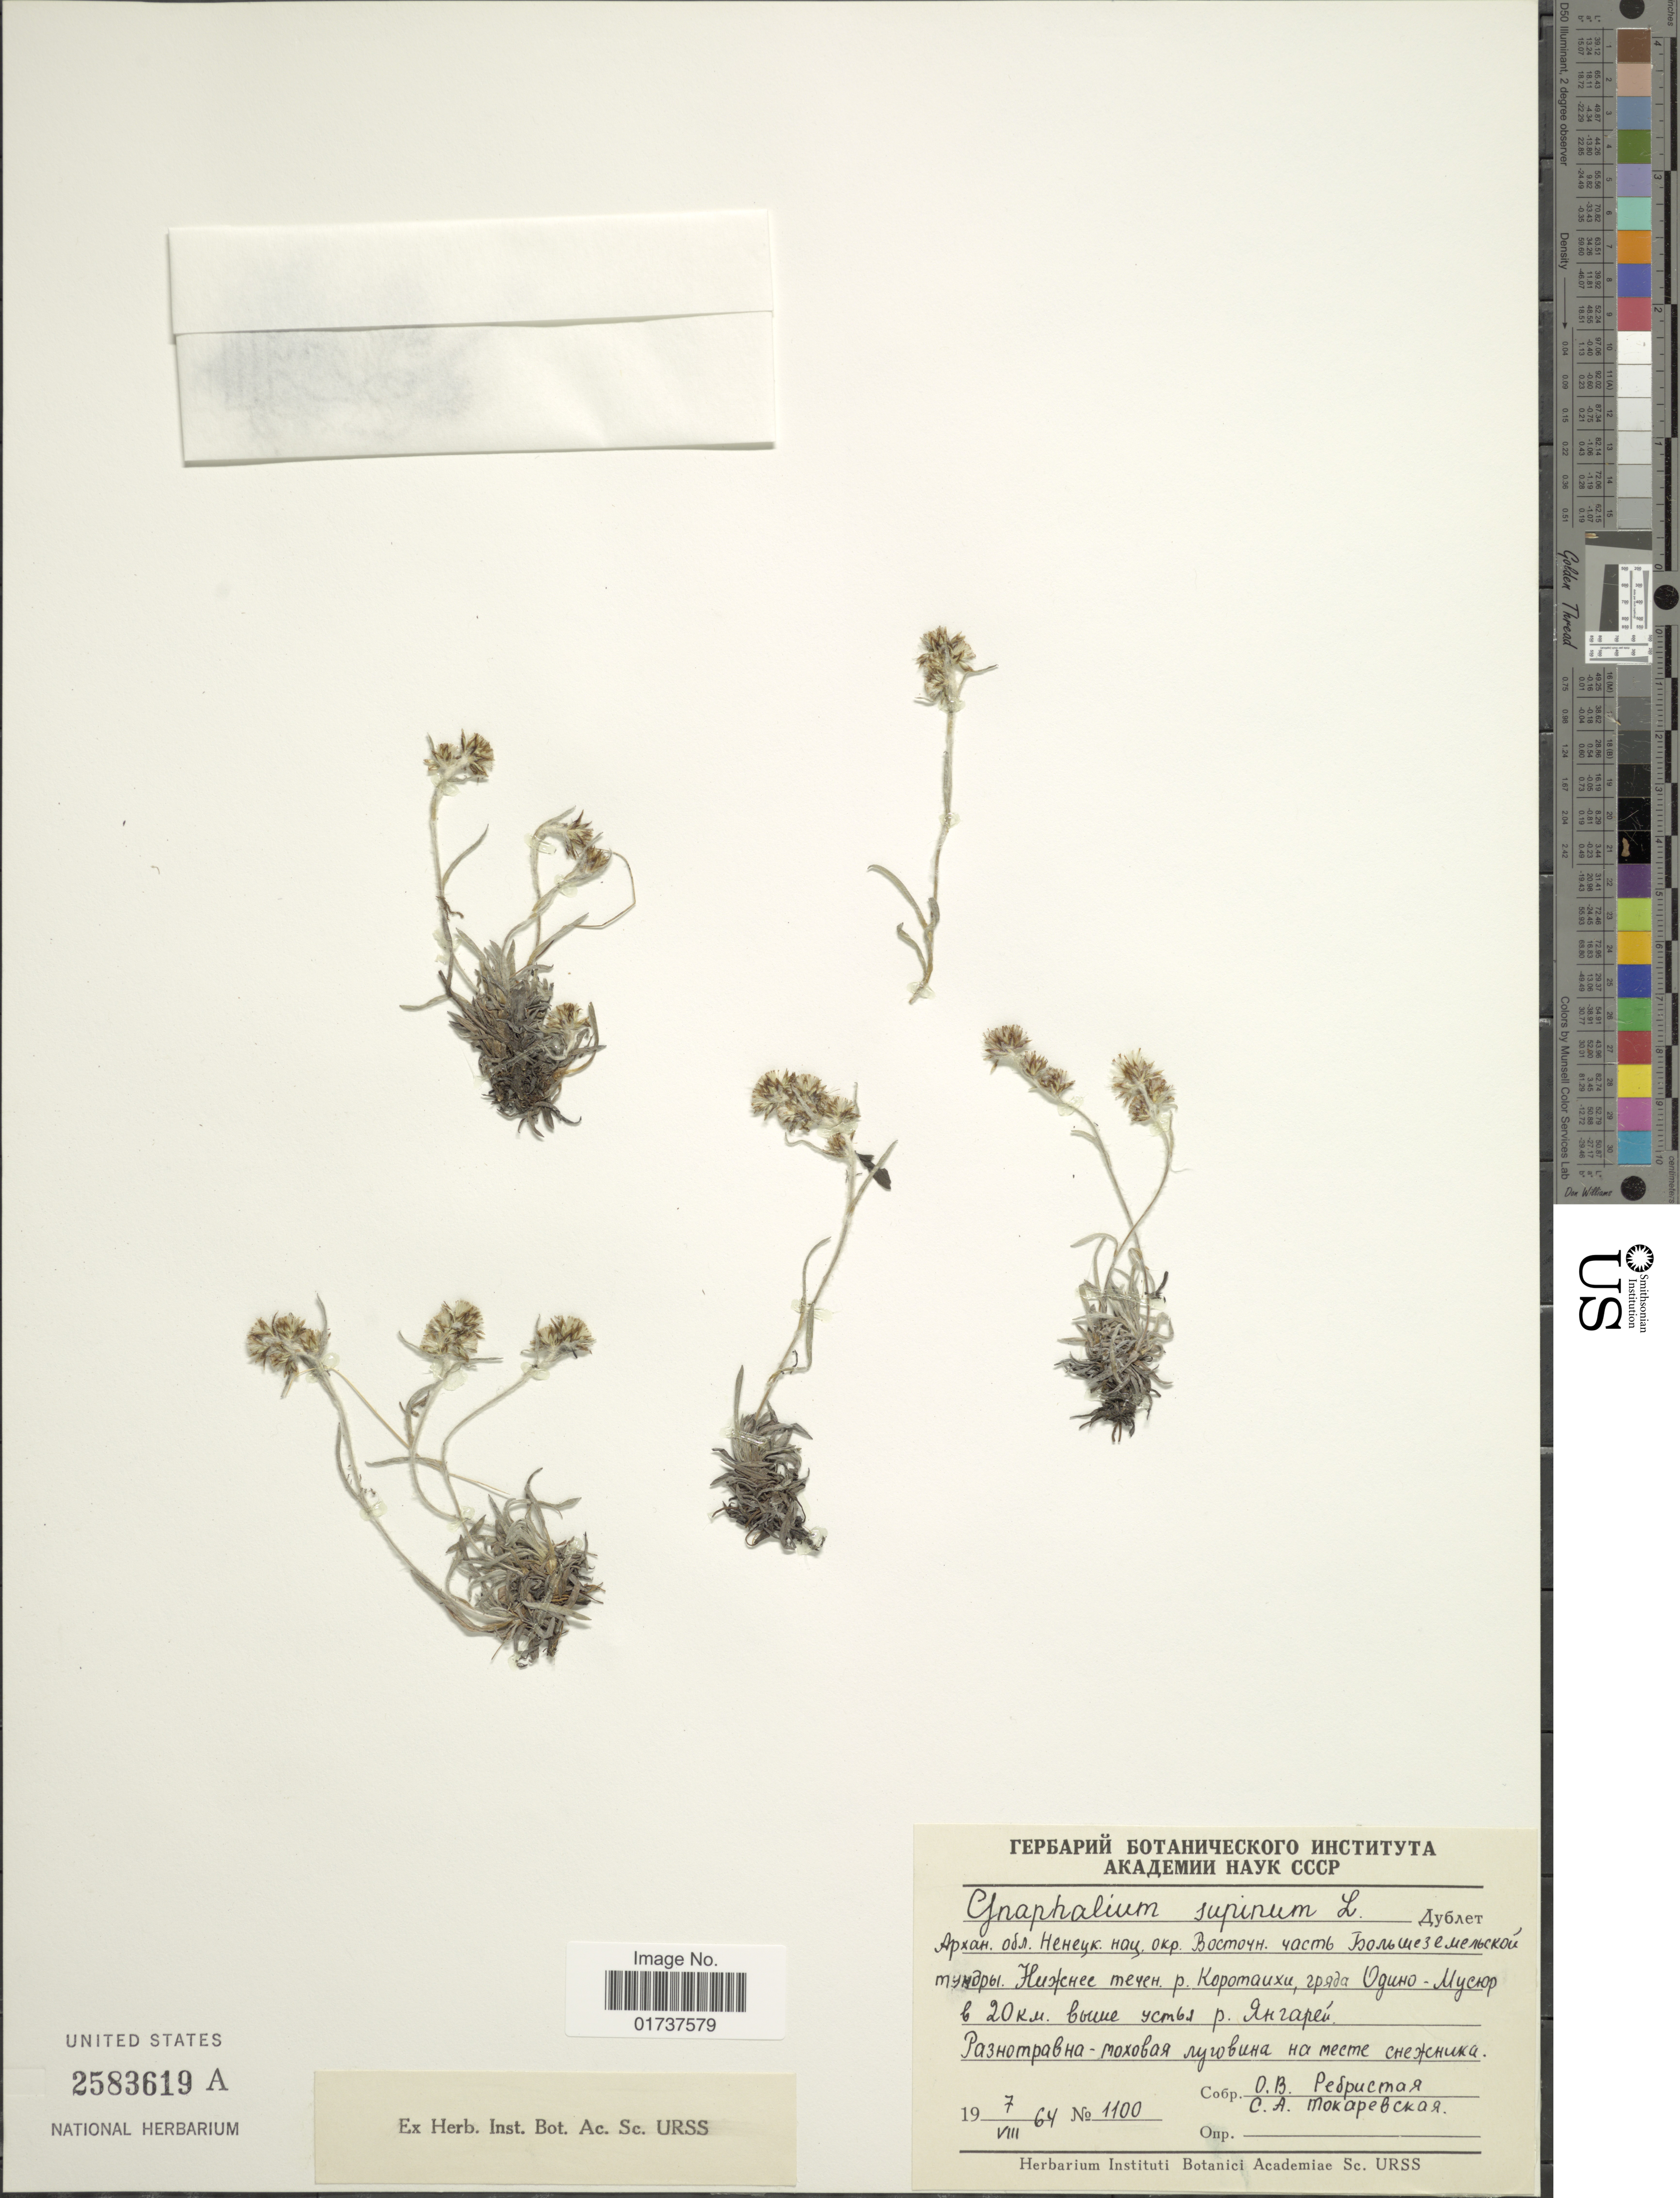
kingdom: Plantae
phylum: Tracheophyta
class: Magnoliopsida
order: Asterales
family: Asteraceae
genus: Gnaphalium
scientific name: Gnaphalium supinum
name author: L.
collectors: O. Rebristaya & S. Tokarevskikh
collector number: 1100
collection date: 1964-08-07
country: Russian Federation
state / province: Arkhangelsk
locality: Nenets Autonomous Okrug, river Korotaikha, 20 km above of mouth of river Yangarey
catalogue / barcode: US 2583619A